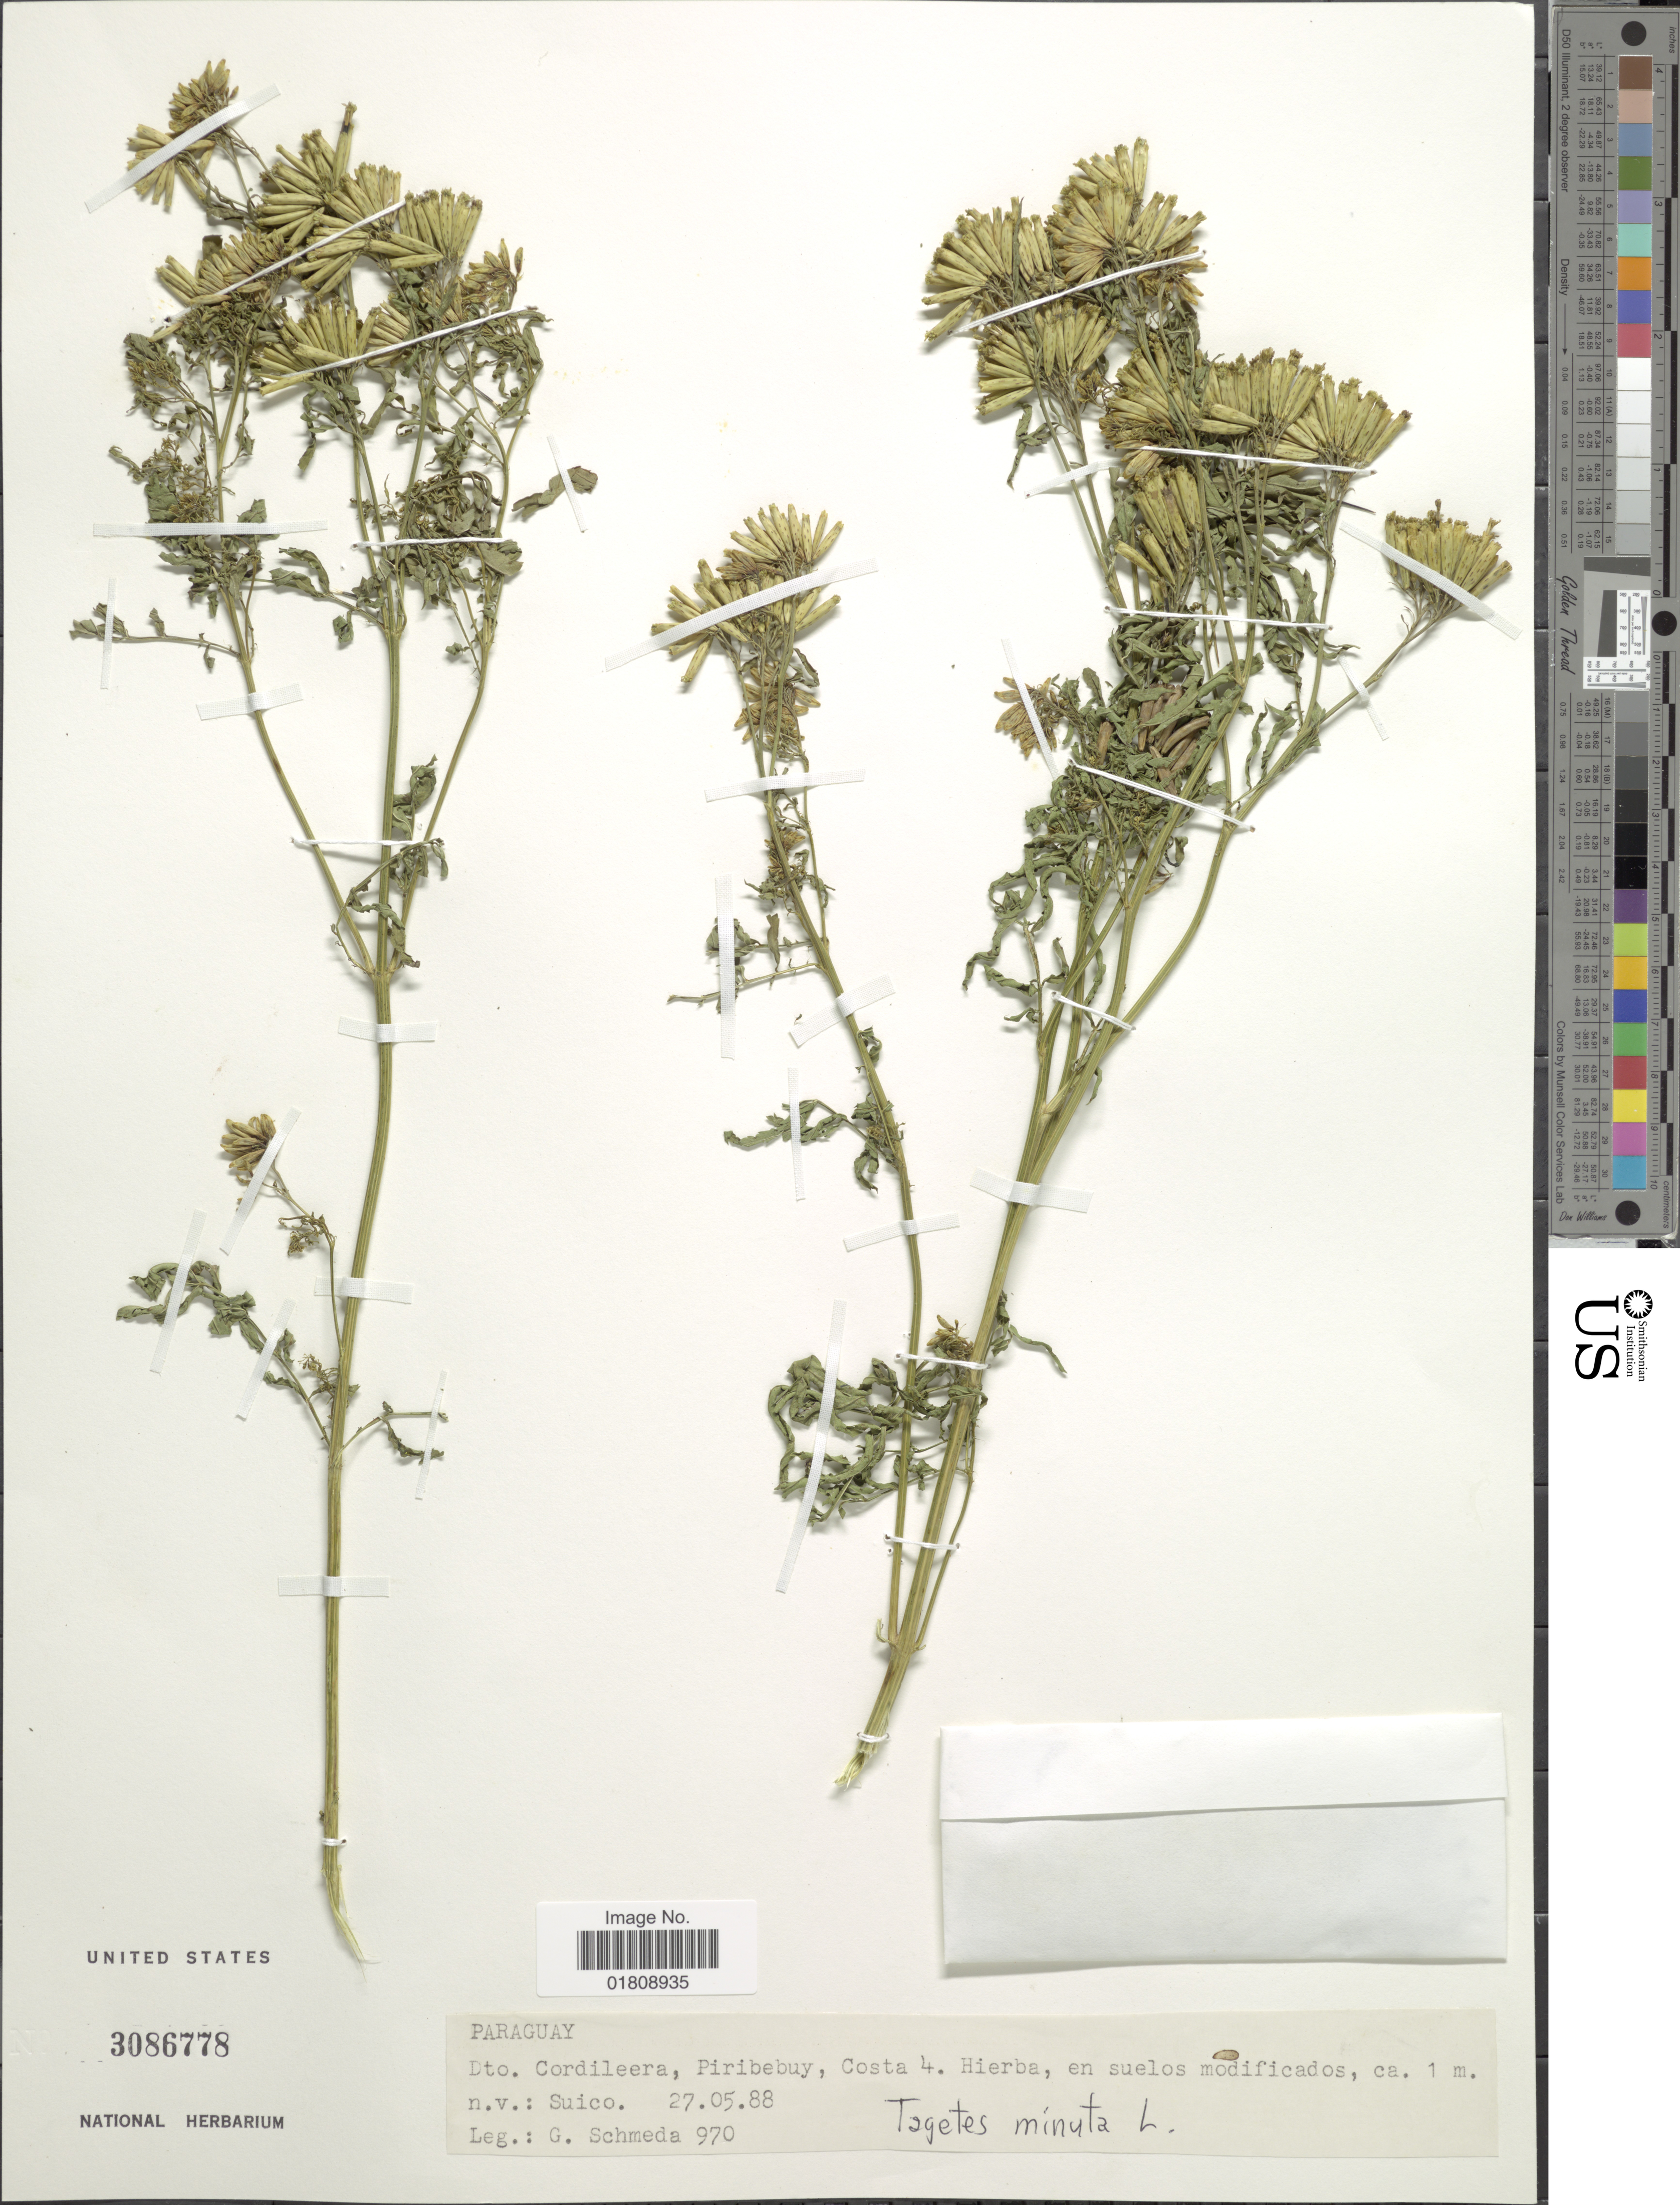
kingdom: Plantae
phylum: Tracheophyta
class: Magnoliopsida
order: Asterales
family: Asteraceae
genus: Tagetes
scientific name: Tagetes minuta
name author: L.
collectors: G. Schmeda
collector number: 970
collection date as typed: Transcribed d/m/y: 27/5/88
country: Paraguay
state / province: Cordillera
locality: Piribebuy, Costa 4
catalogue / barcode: US 3086778